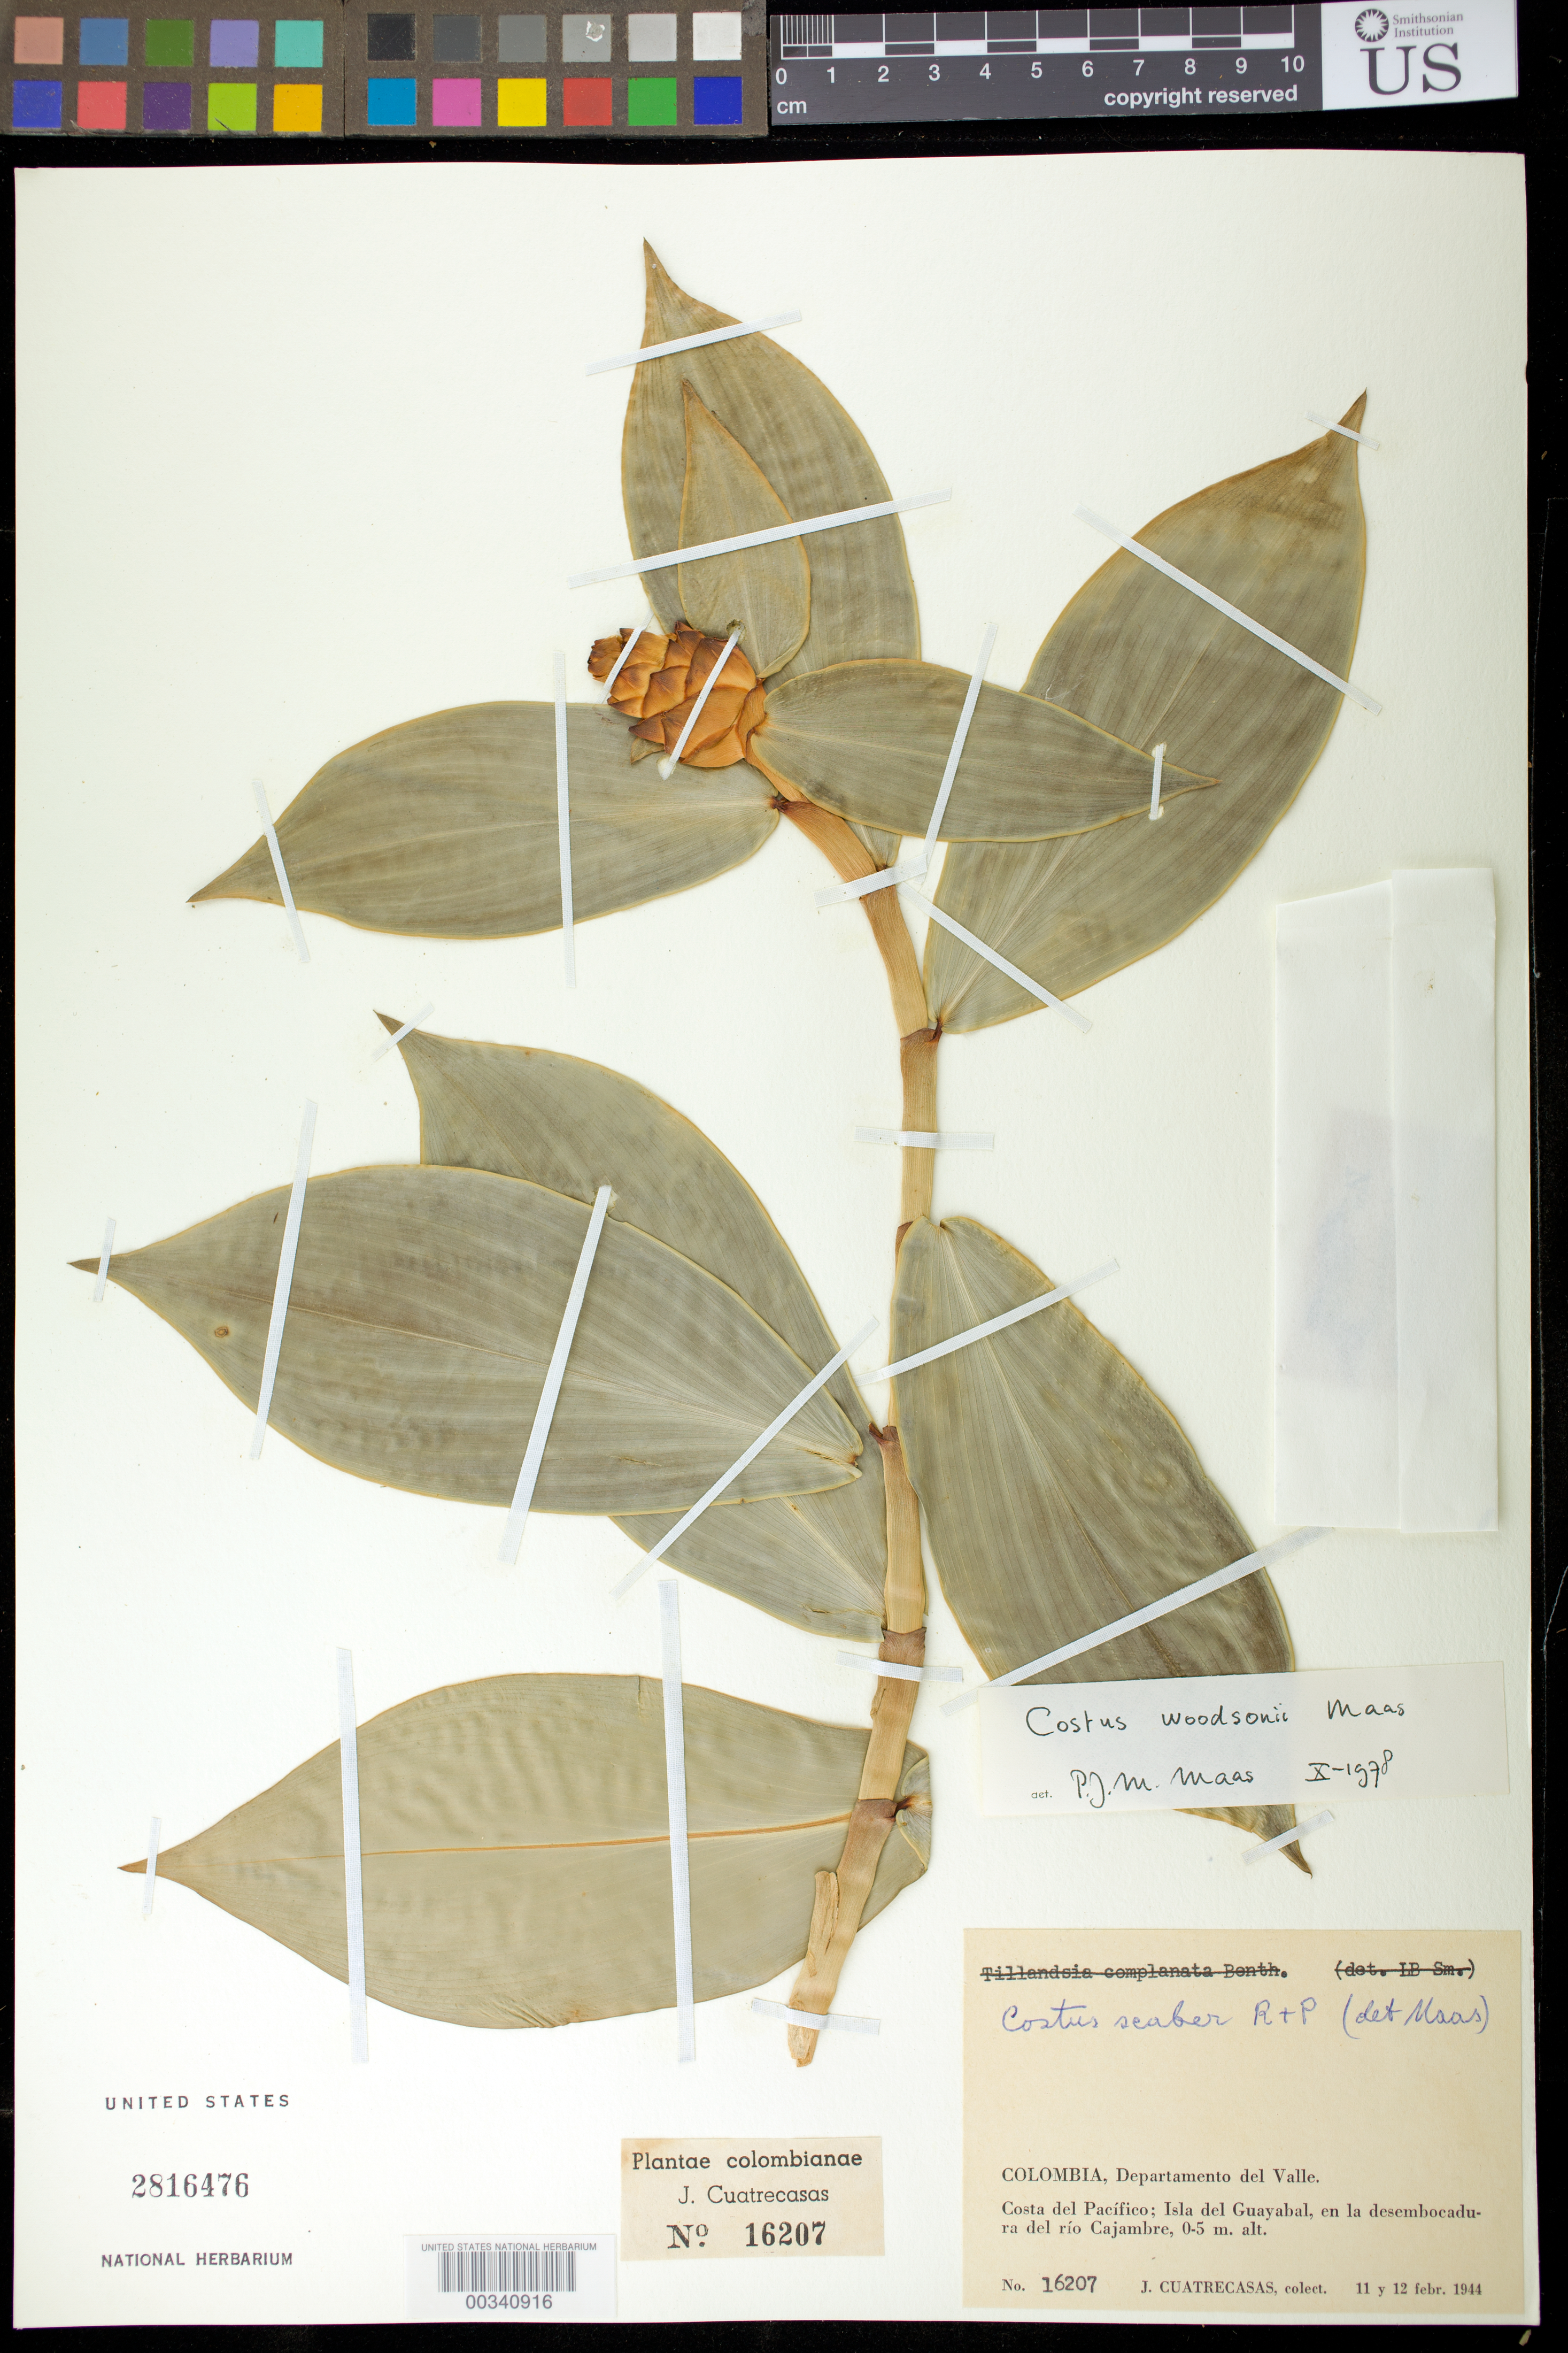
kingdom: Plantae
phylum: Tracheophyta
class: Liliopsida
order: Zingiberales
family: Costaceae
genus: Costus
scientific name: Costus woodsonii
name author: Maas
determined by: Maas, Paul J. M.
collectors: J. Cuatrecasas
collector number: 16207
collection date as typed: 11 Feb 1944 and 12 Feb 1944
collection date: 1944-02-11,1944-02-12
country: Colombia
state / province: Valle del Cauca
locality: Dep del Valle, Costa del Pacifico; Isla del Guayabal, en la des Embocadura del Rio Cajambre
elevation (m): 0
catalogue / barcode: US 2816476